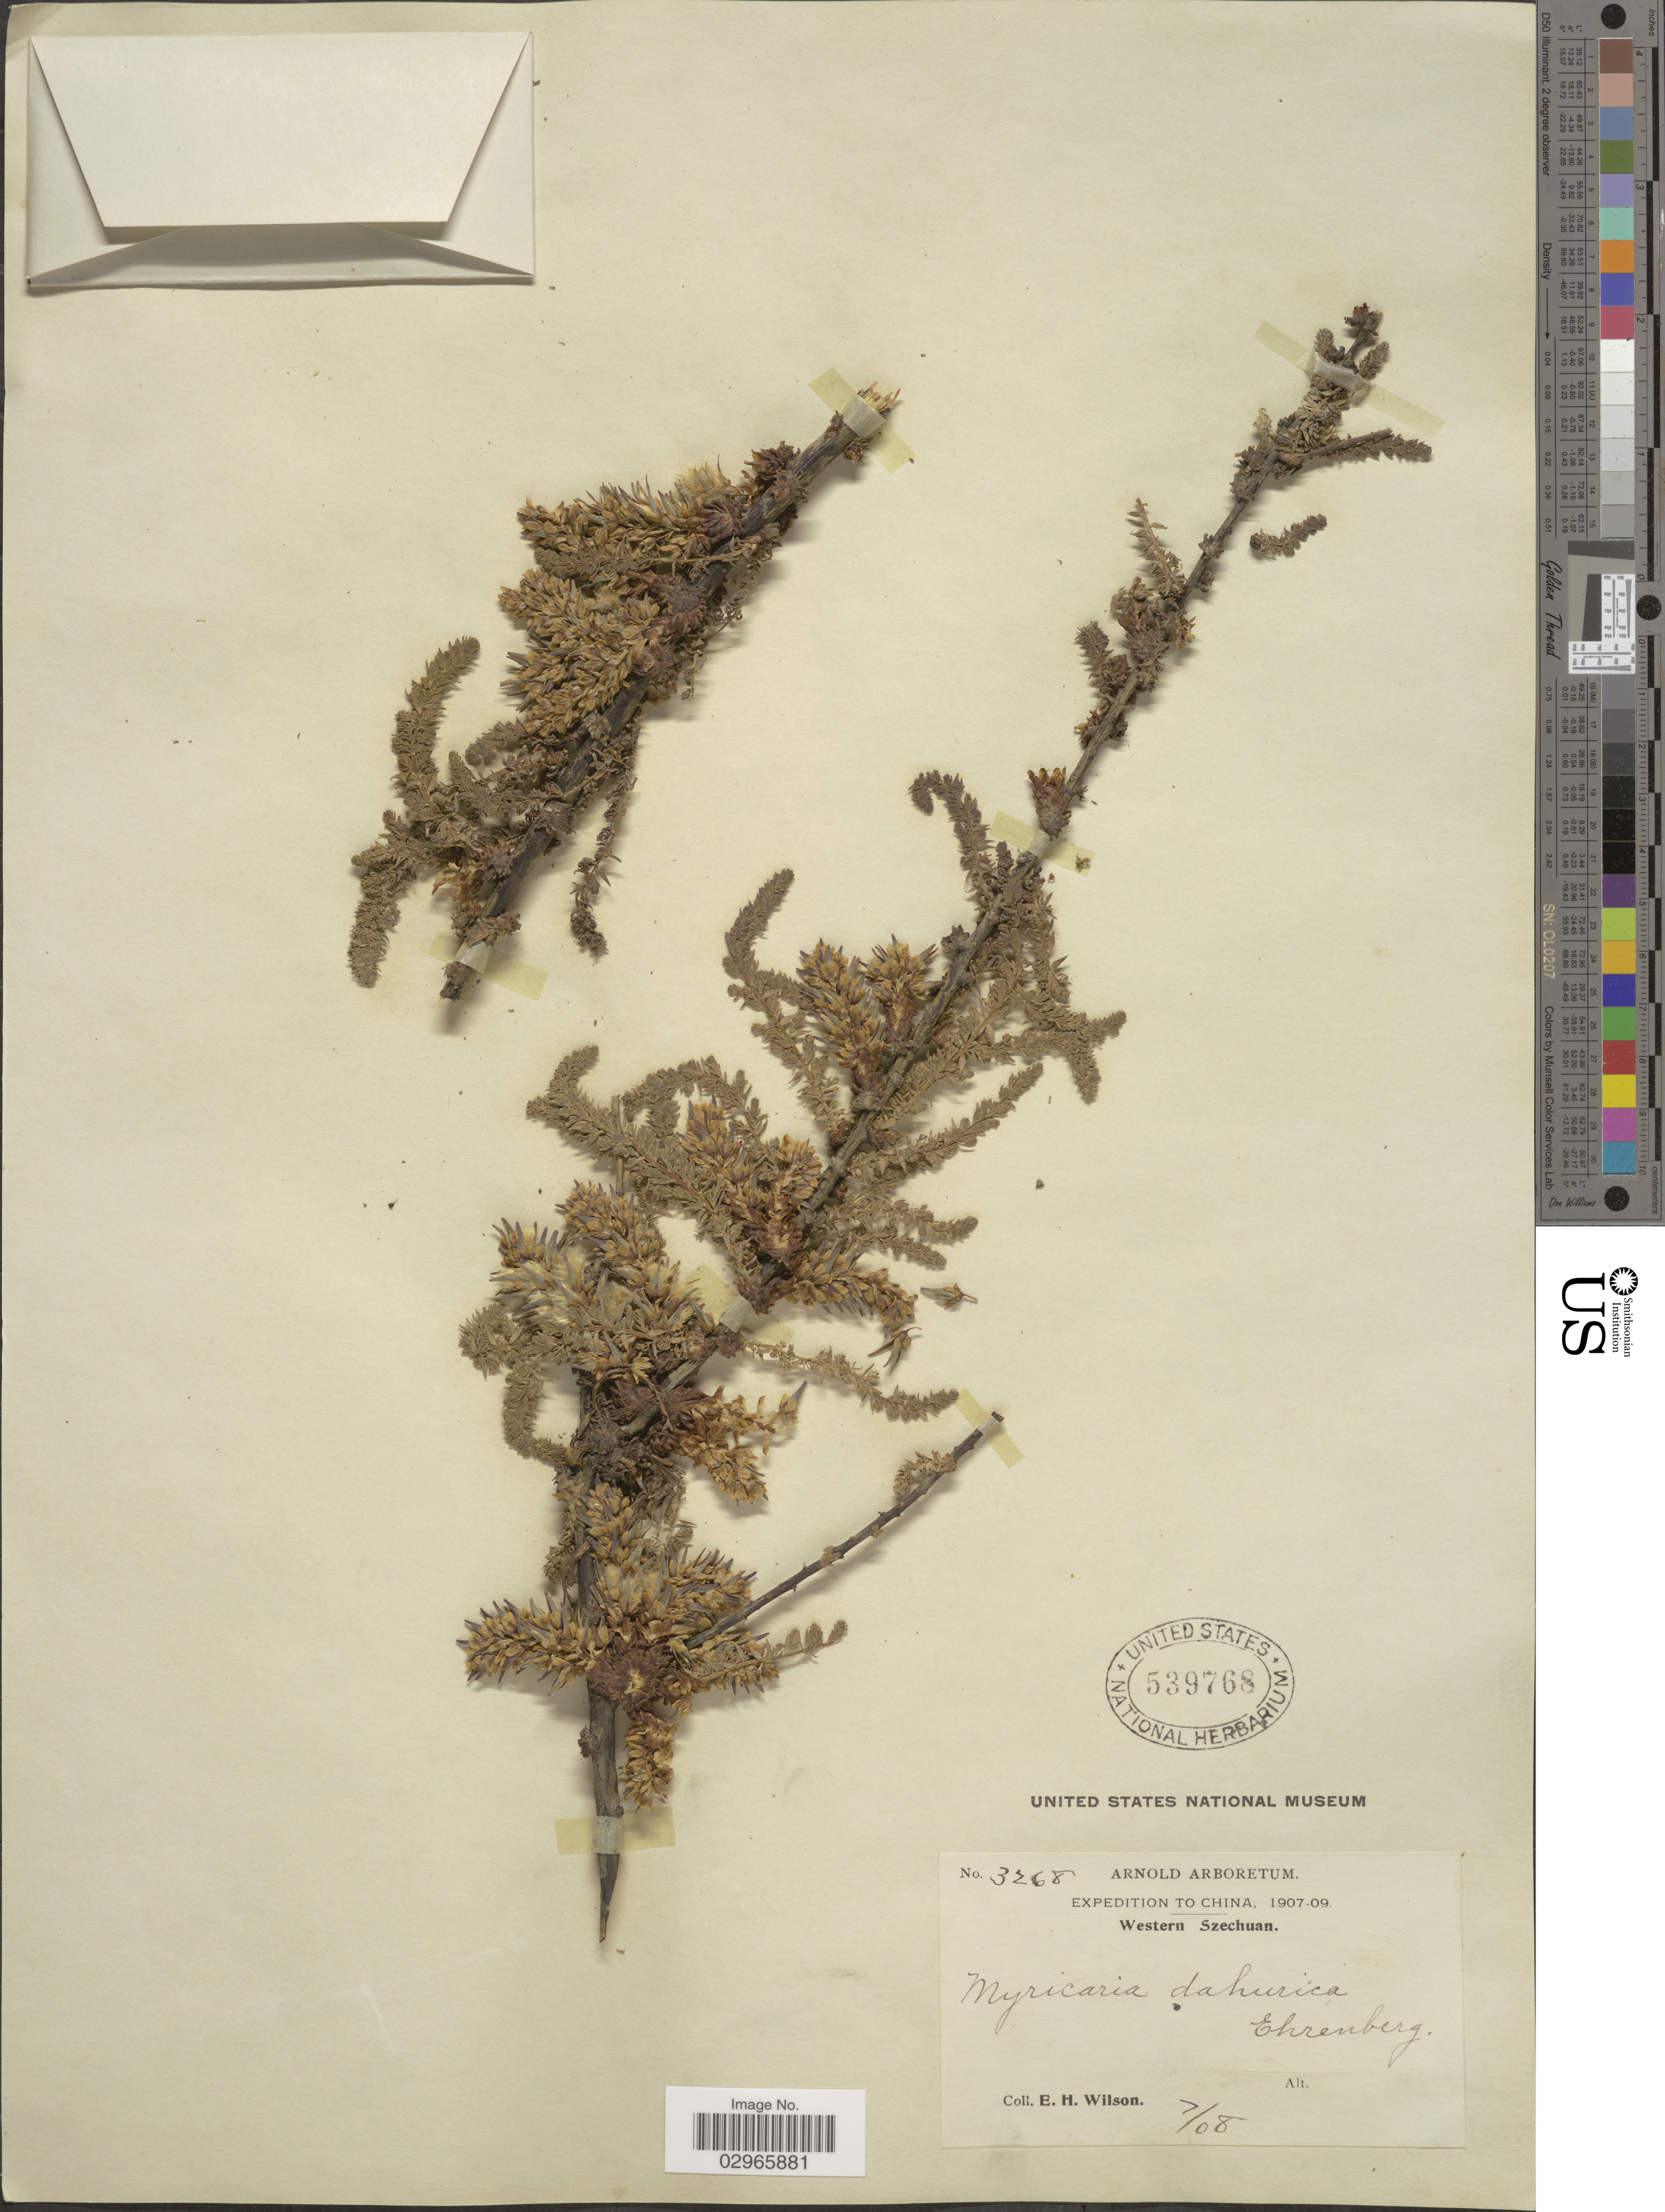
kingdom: Plantae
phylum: Tracheophyta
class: Magnoliopsida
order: Caryophyllales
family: Tamaricaceae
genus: Myricaria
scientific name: Myricaria dahurica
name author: DC.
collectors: E. Wilson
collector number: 3268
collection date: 1908-07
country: China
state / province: Sichuan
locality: Western Szechuan.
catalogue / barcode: US 539768